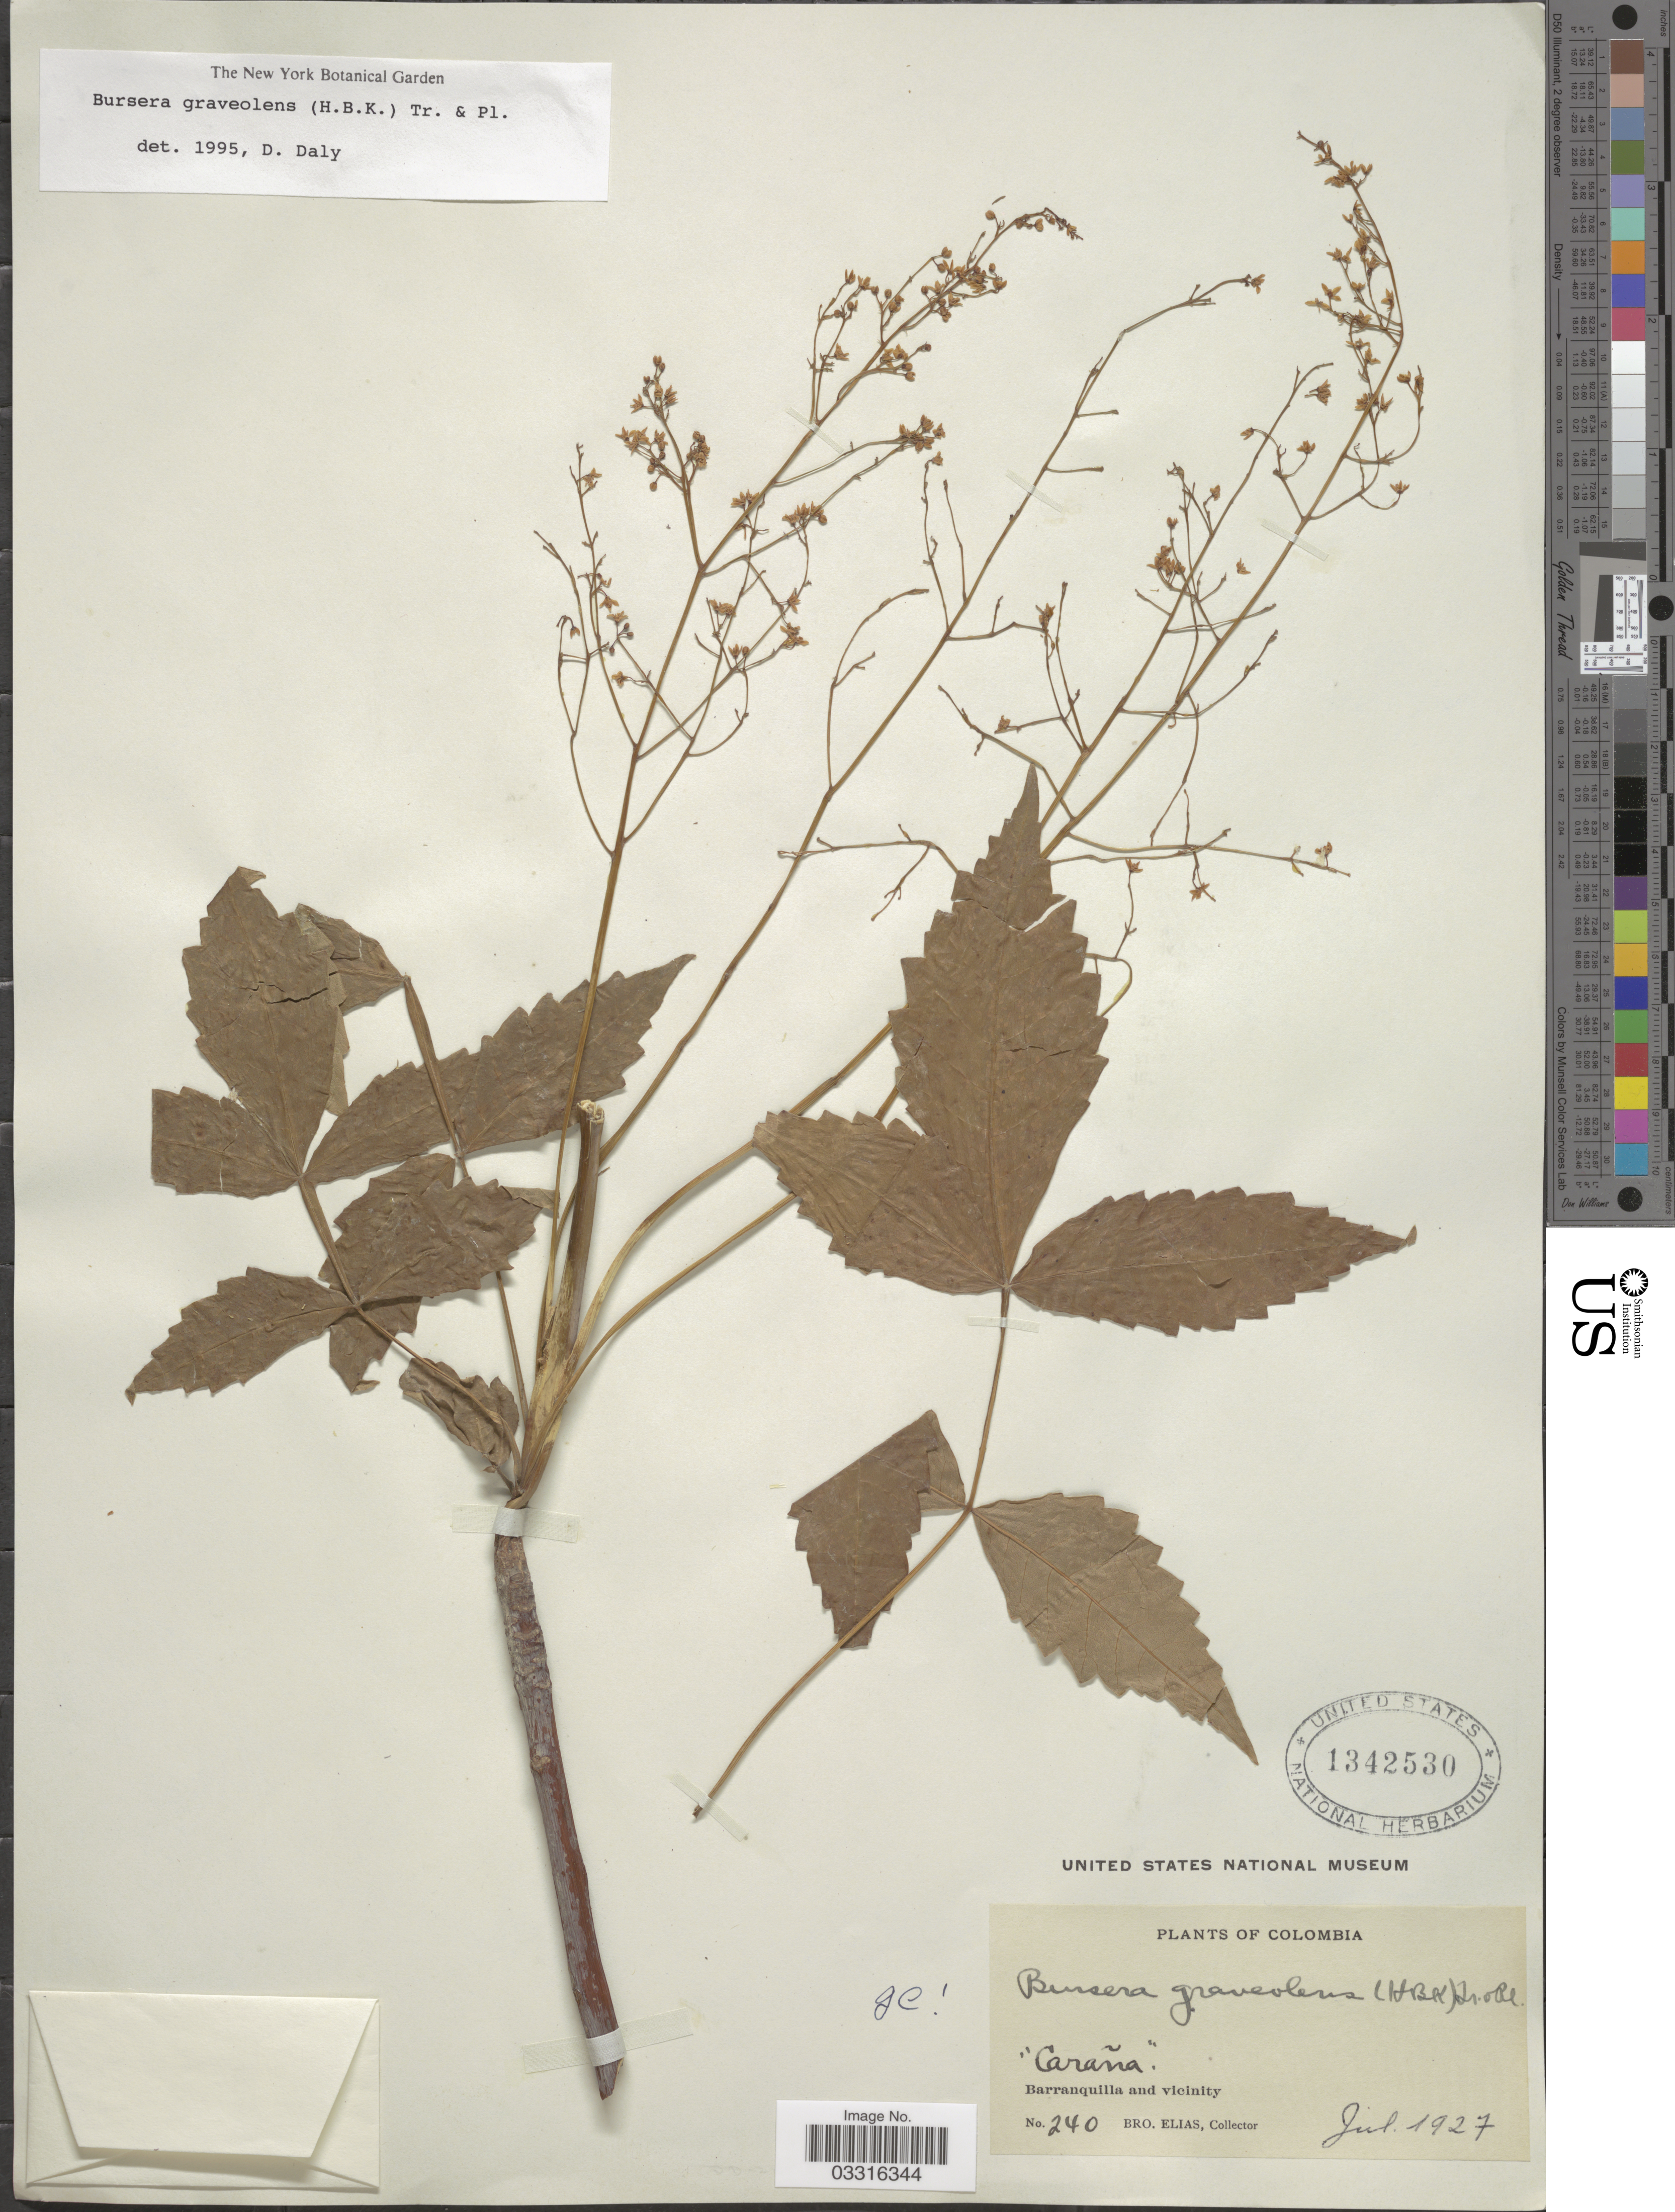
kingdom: Plantae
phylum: Tracheophyta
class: Magnoliopsida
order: Sapindales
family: Burseraceae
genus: Bursera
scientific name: Bursera graveolens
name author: (Kunth) Triana & Planch.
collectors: Bro. Elias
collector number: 240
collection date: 1927-07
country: Colombia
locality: Barranquilla and vicinity.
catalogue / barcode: US 1342530